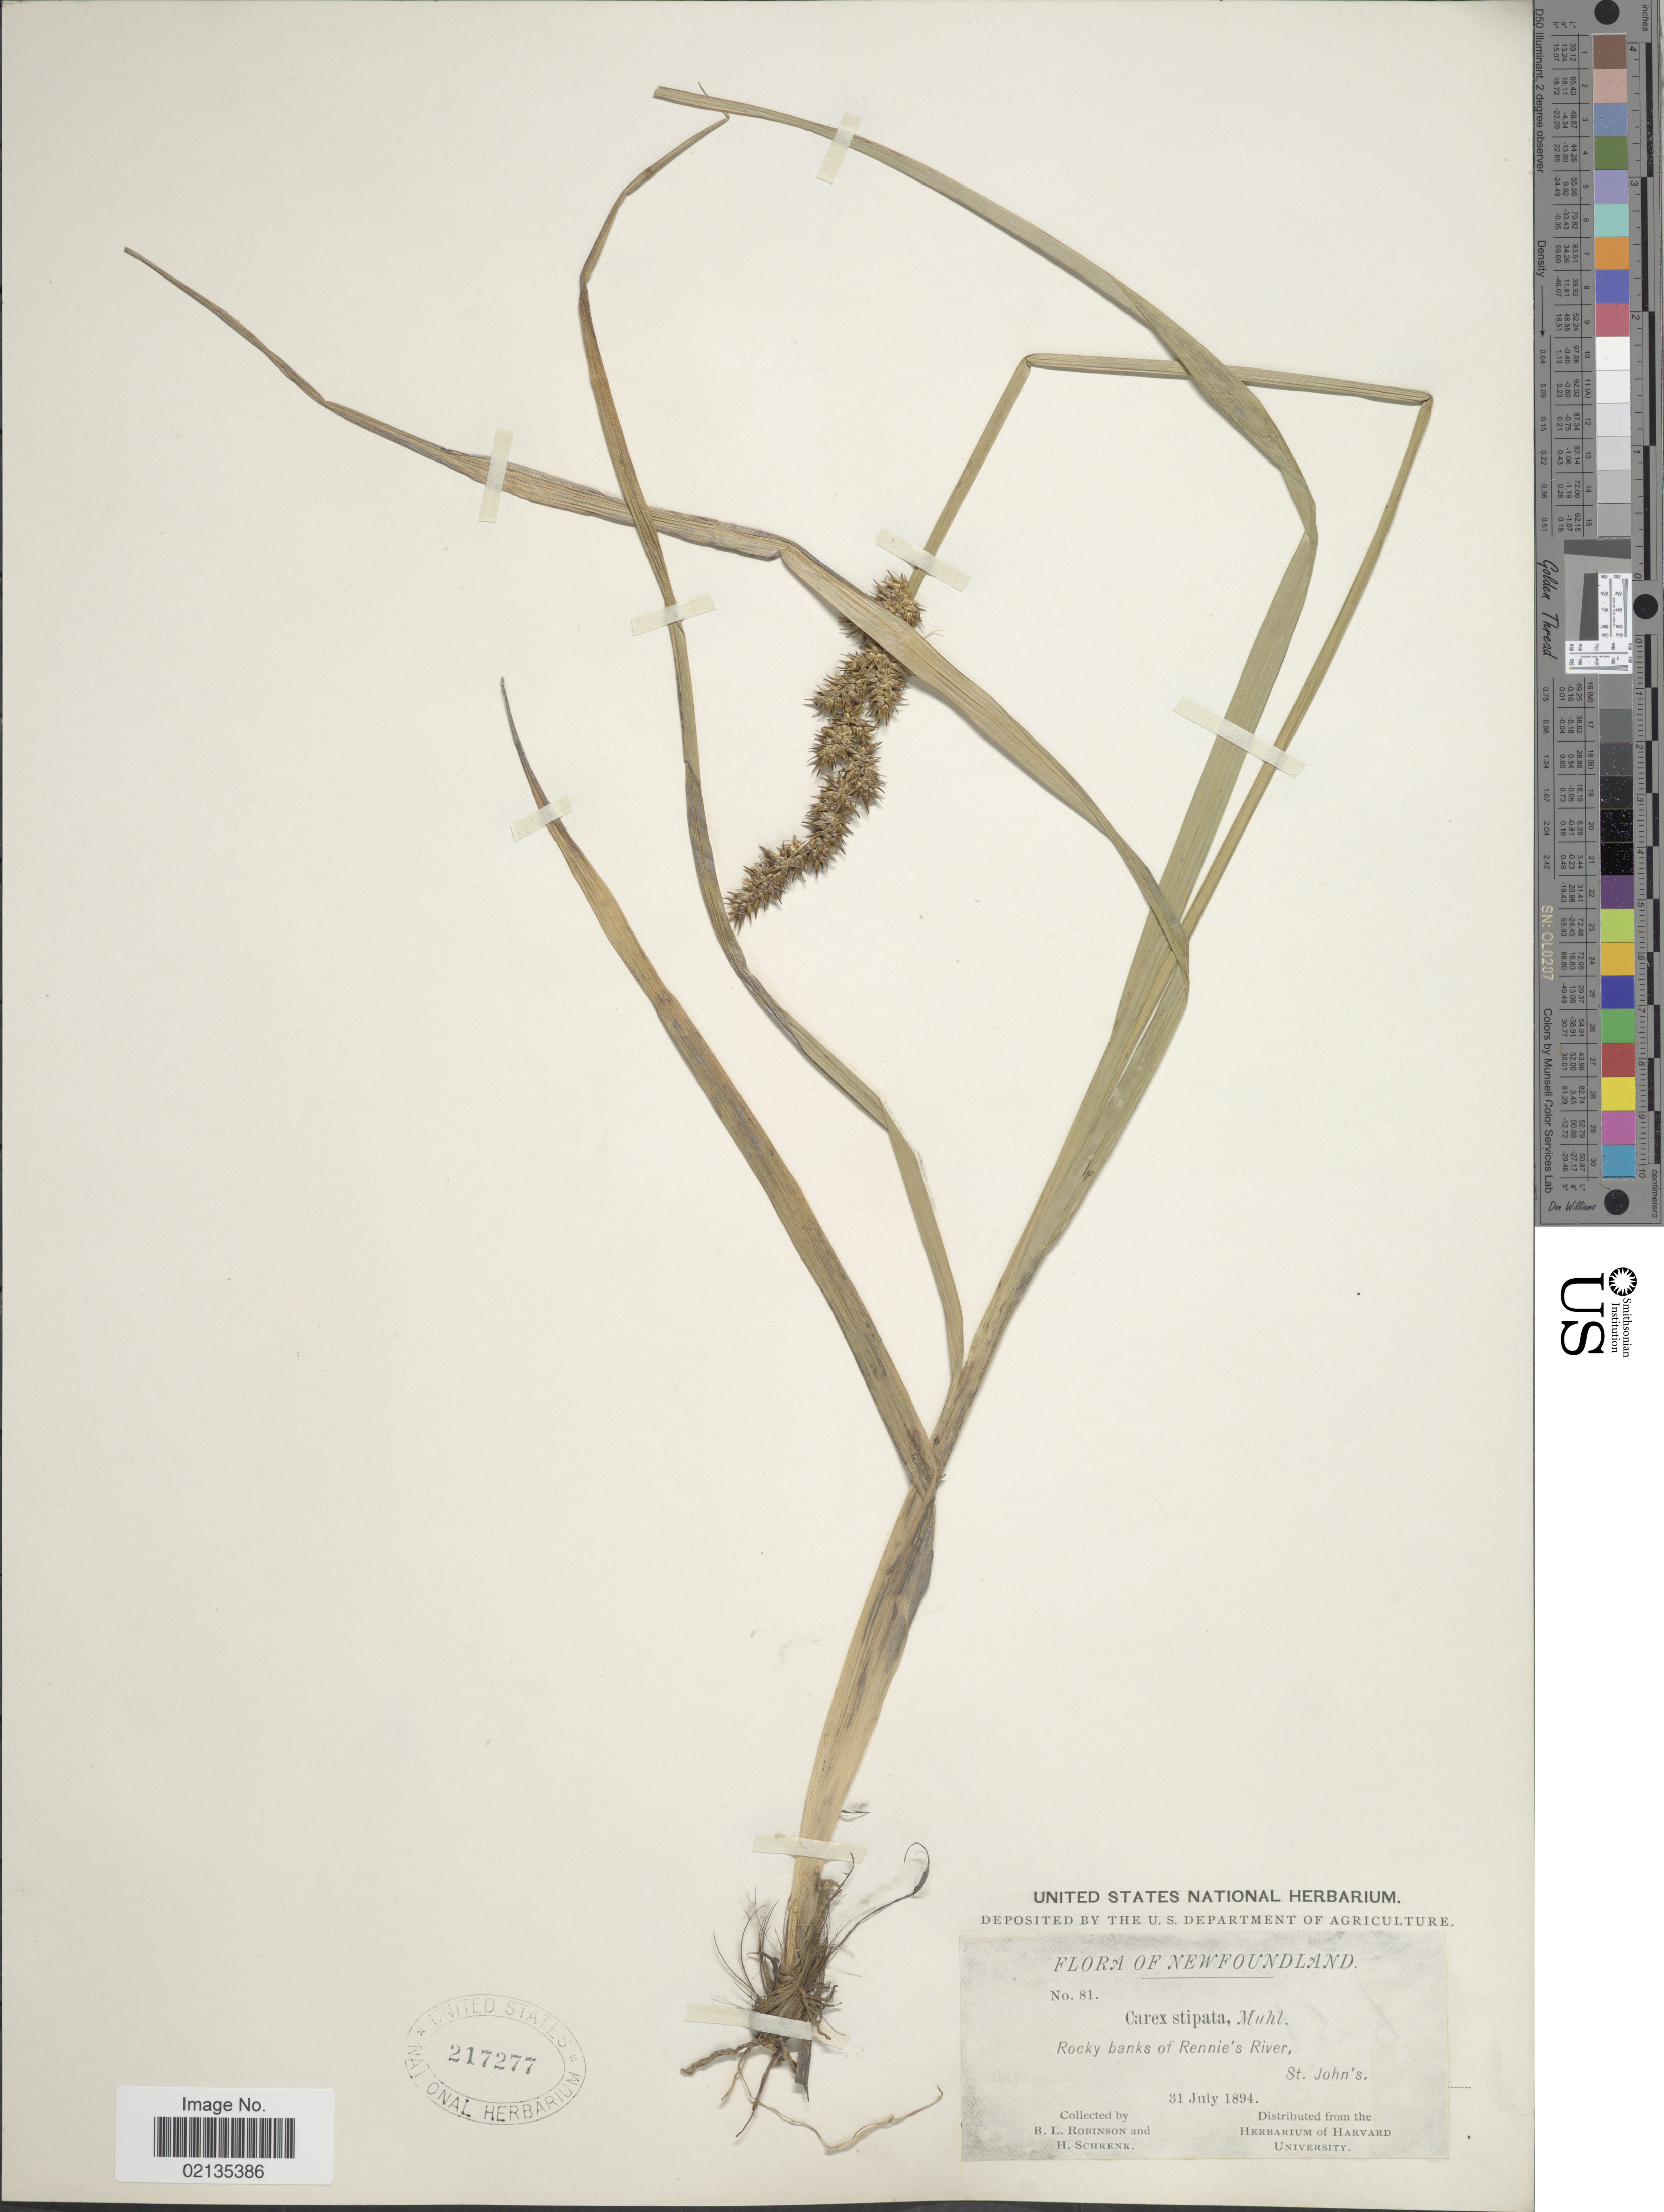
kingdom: Plantae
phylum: Tracheophyta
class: Liliopsida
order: Poales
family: Cyperaceae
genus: Carex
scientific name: Carex stipata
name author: Muhl. ex Willd.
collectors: B. L. Robinson & H. Schrenk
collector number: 81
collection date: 1894-07-31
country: Canada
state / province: Newfoundland and Labrador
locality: Rocky banks of Rennie's River, St. John's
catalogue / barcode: US 217277